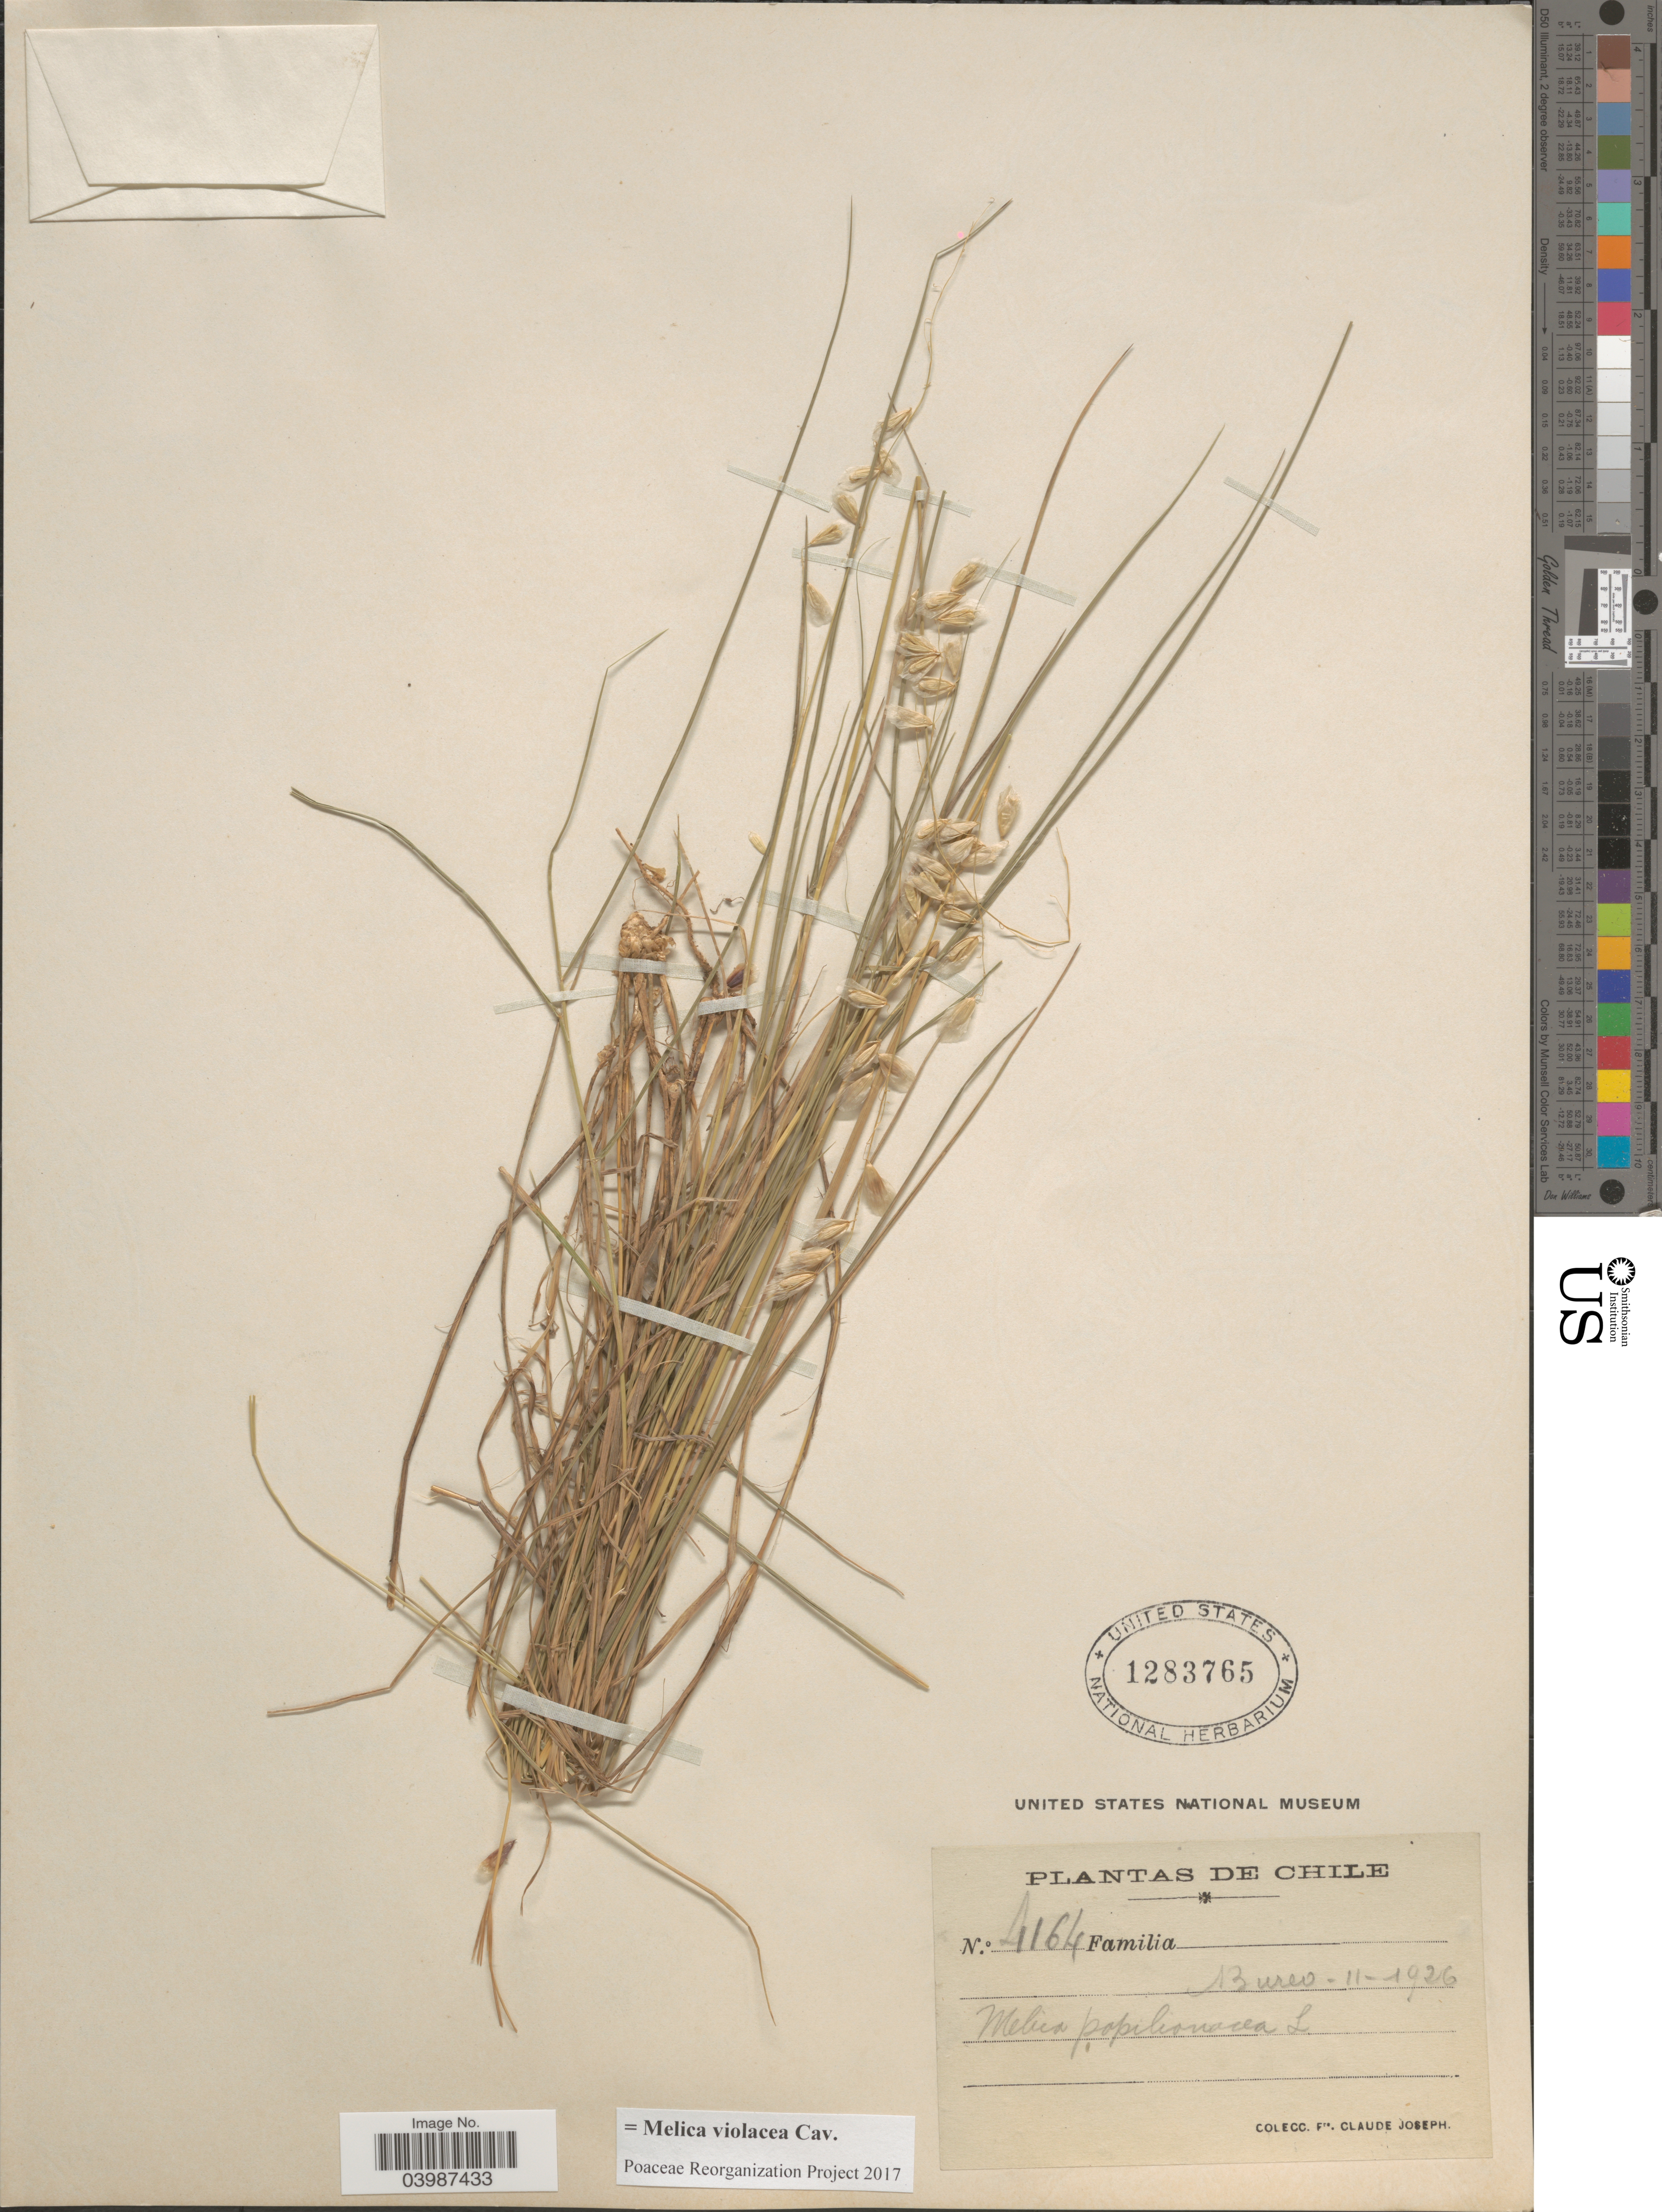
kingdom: Plantae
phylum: Tracheophyta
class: Liliopsida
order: Poales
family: Poaceae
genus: Melica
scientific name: Melica violacea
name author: Cav.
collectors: Bro. Claude-Joseph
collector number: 4164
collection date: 1926-11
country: Chile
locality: Bureo.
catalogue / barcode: US 1283765